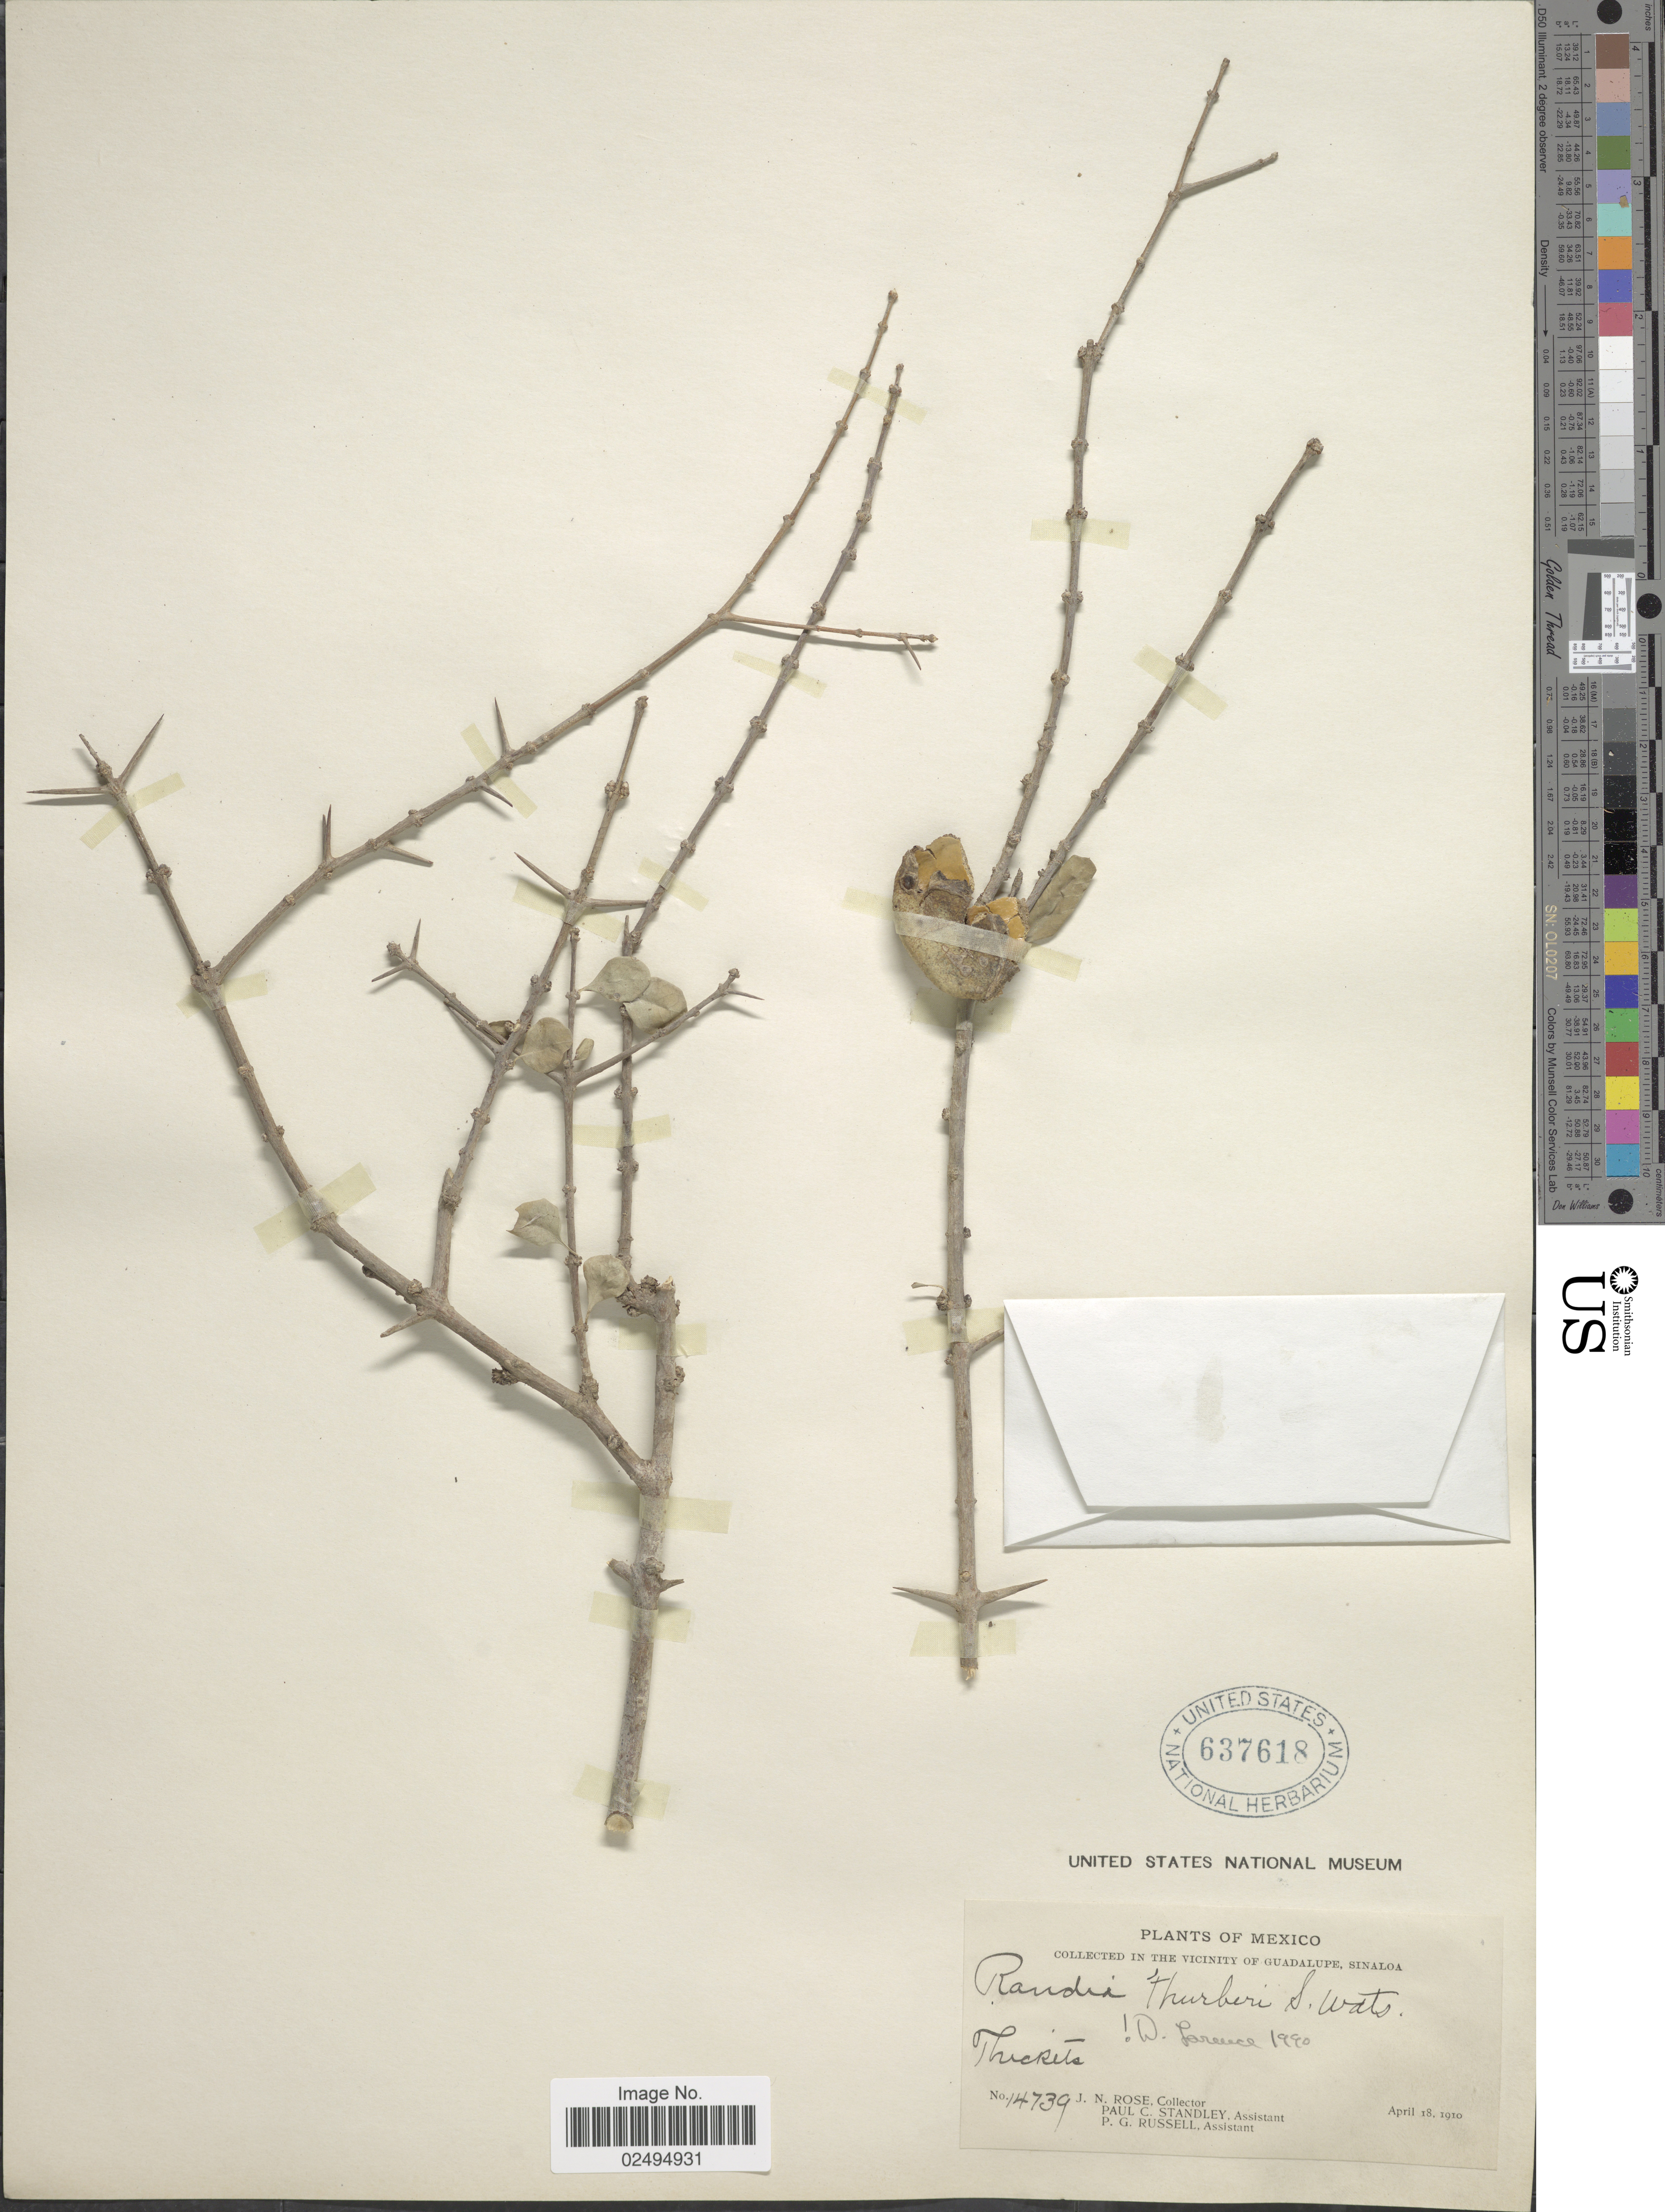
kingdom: Plantae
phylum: Tracheophyta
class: Magnoliopsida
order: Gentianales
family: Rubiaceae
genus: Randia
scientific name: Randia thurberi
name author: S. Watson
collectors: J. N. Rose, P. C. Standley & P. G. Russell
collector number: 14739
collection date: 1910-04-18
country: Mexico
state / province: Sinaloa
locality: Vicinity of Guadalupe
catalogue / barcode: US 637618